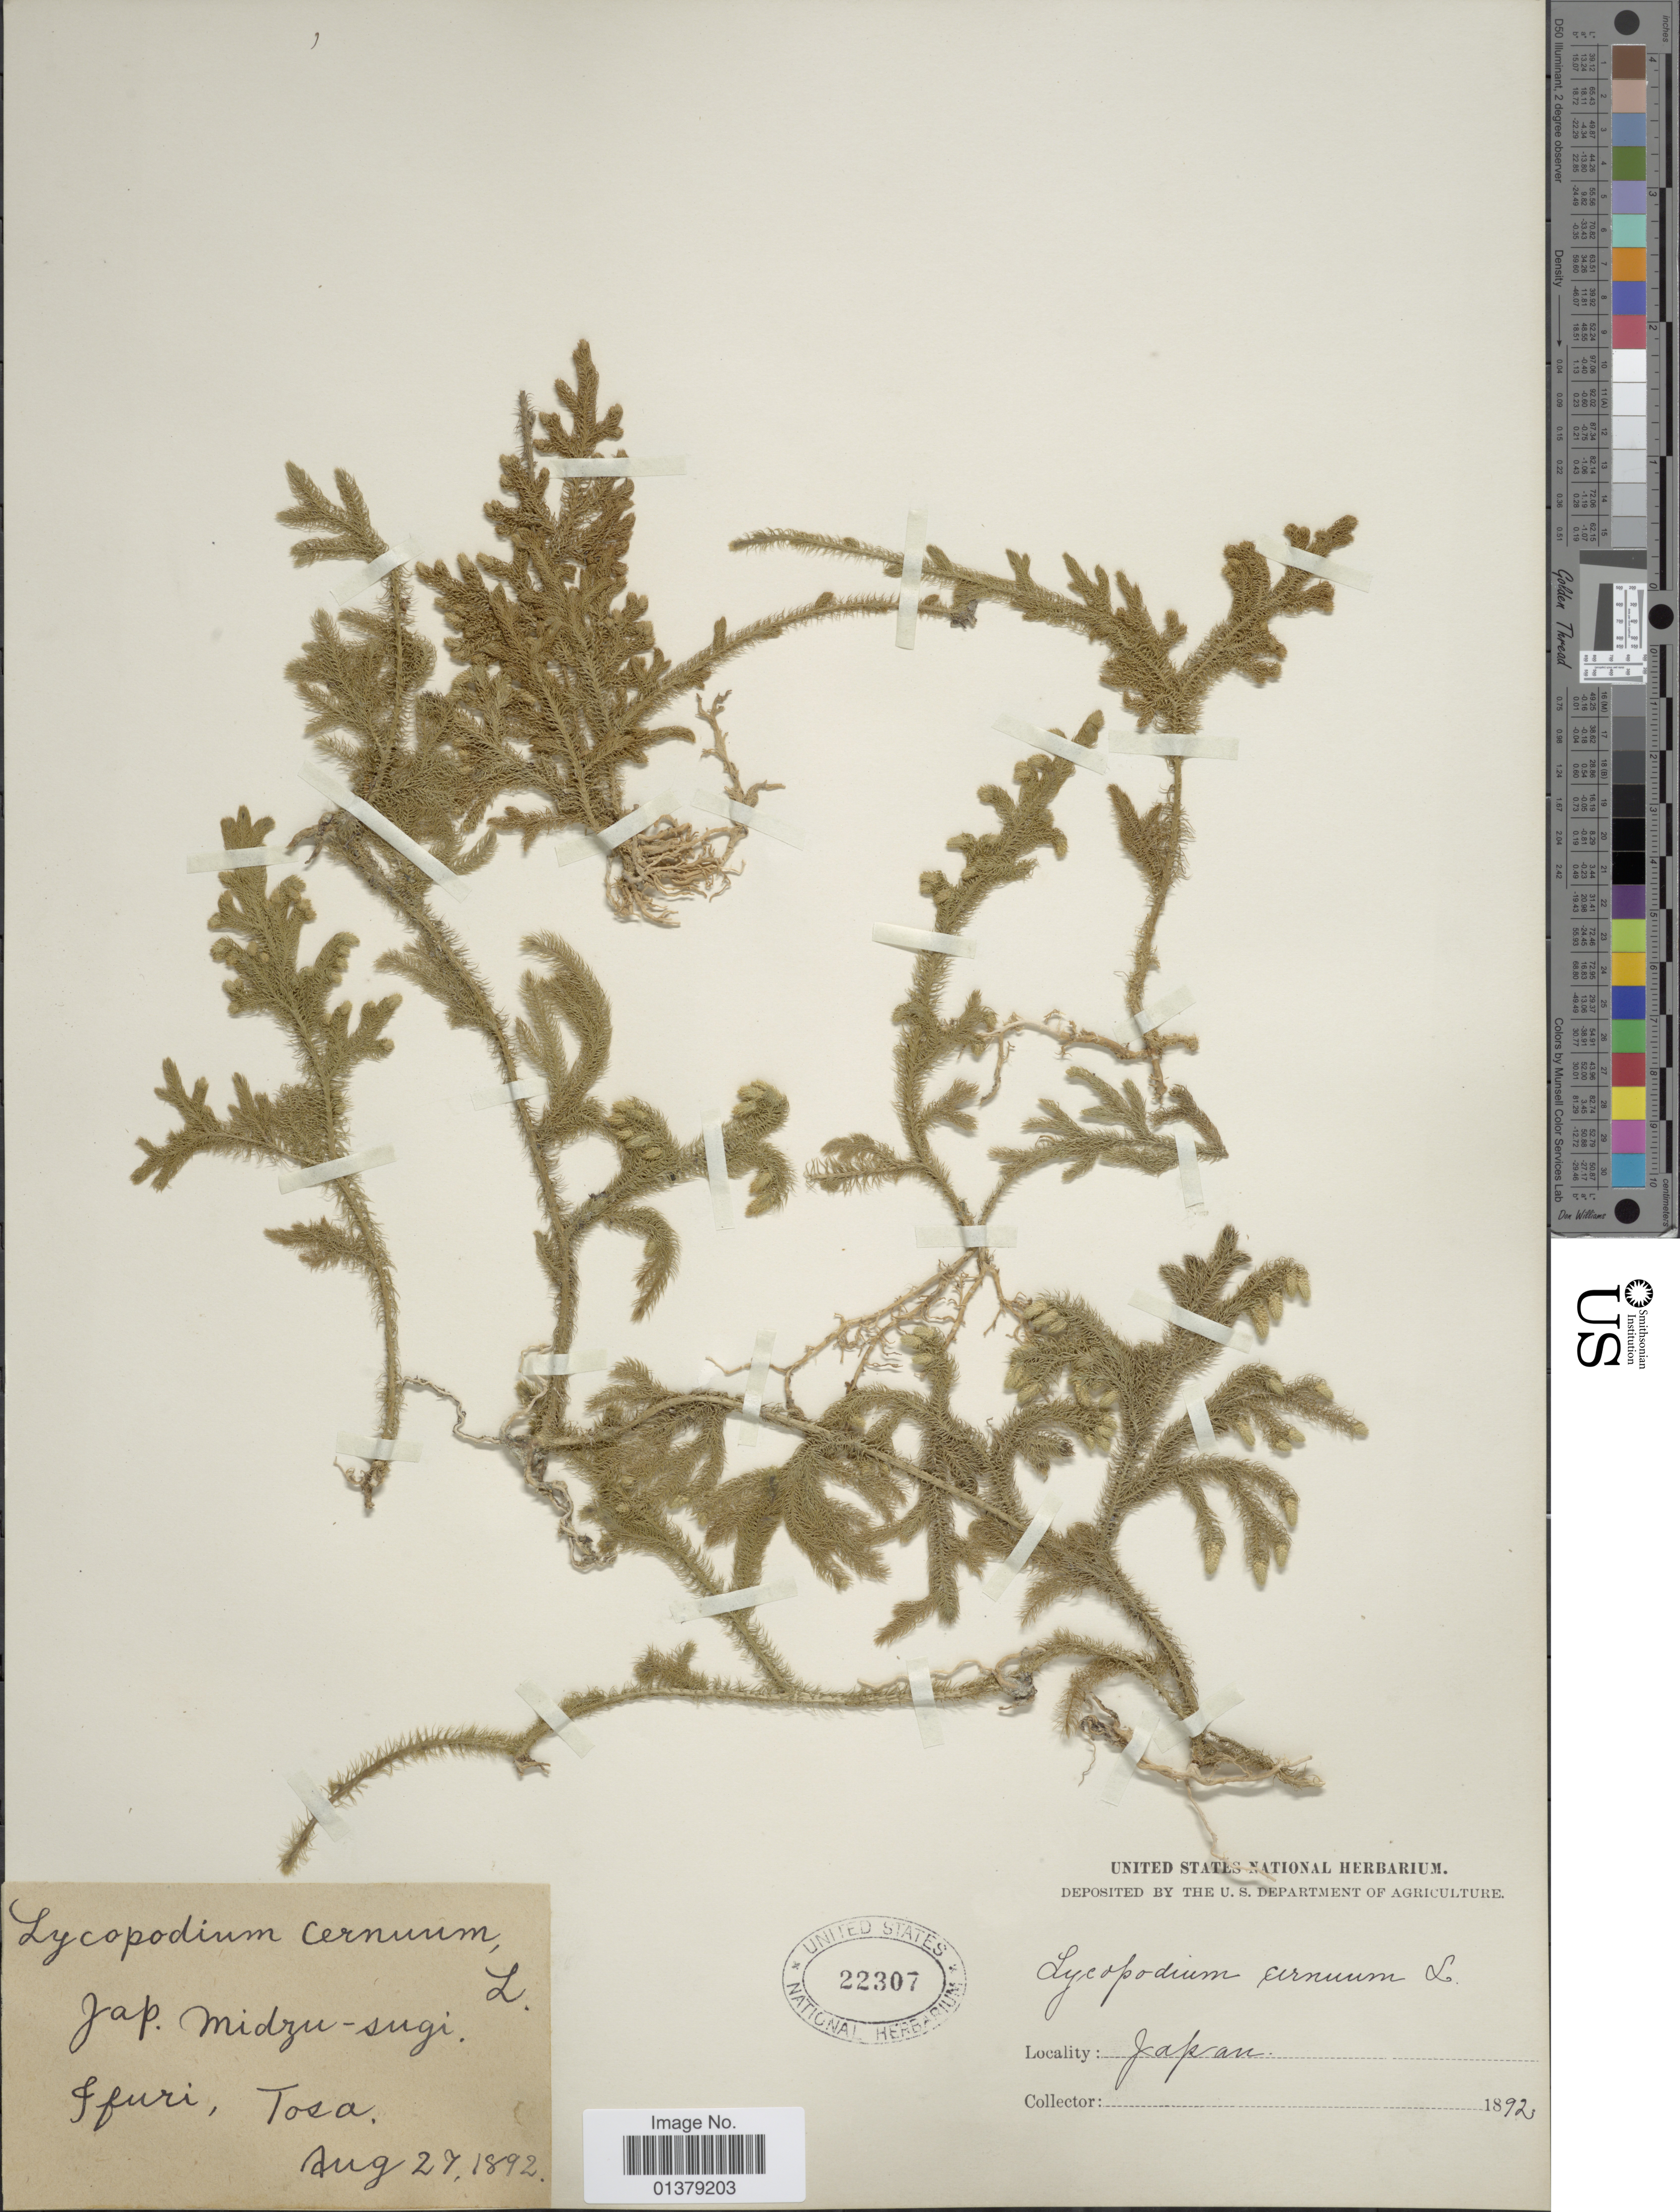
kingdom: Plantae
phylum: Tracheophyta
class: Lycopodiopsida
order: Lycopodiales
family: Lycopodiaceae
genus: Palhinhaea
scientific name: Palhinhaea cernua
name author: (L.) Vasc. & Franco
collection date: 1892-08-27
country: Japan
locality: Ifuri, Tosa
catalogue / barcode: US 22307